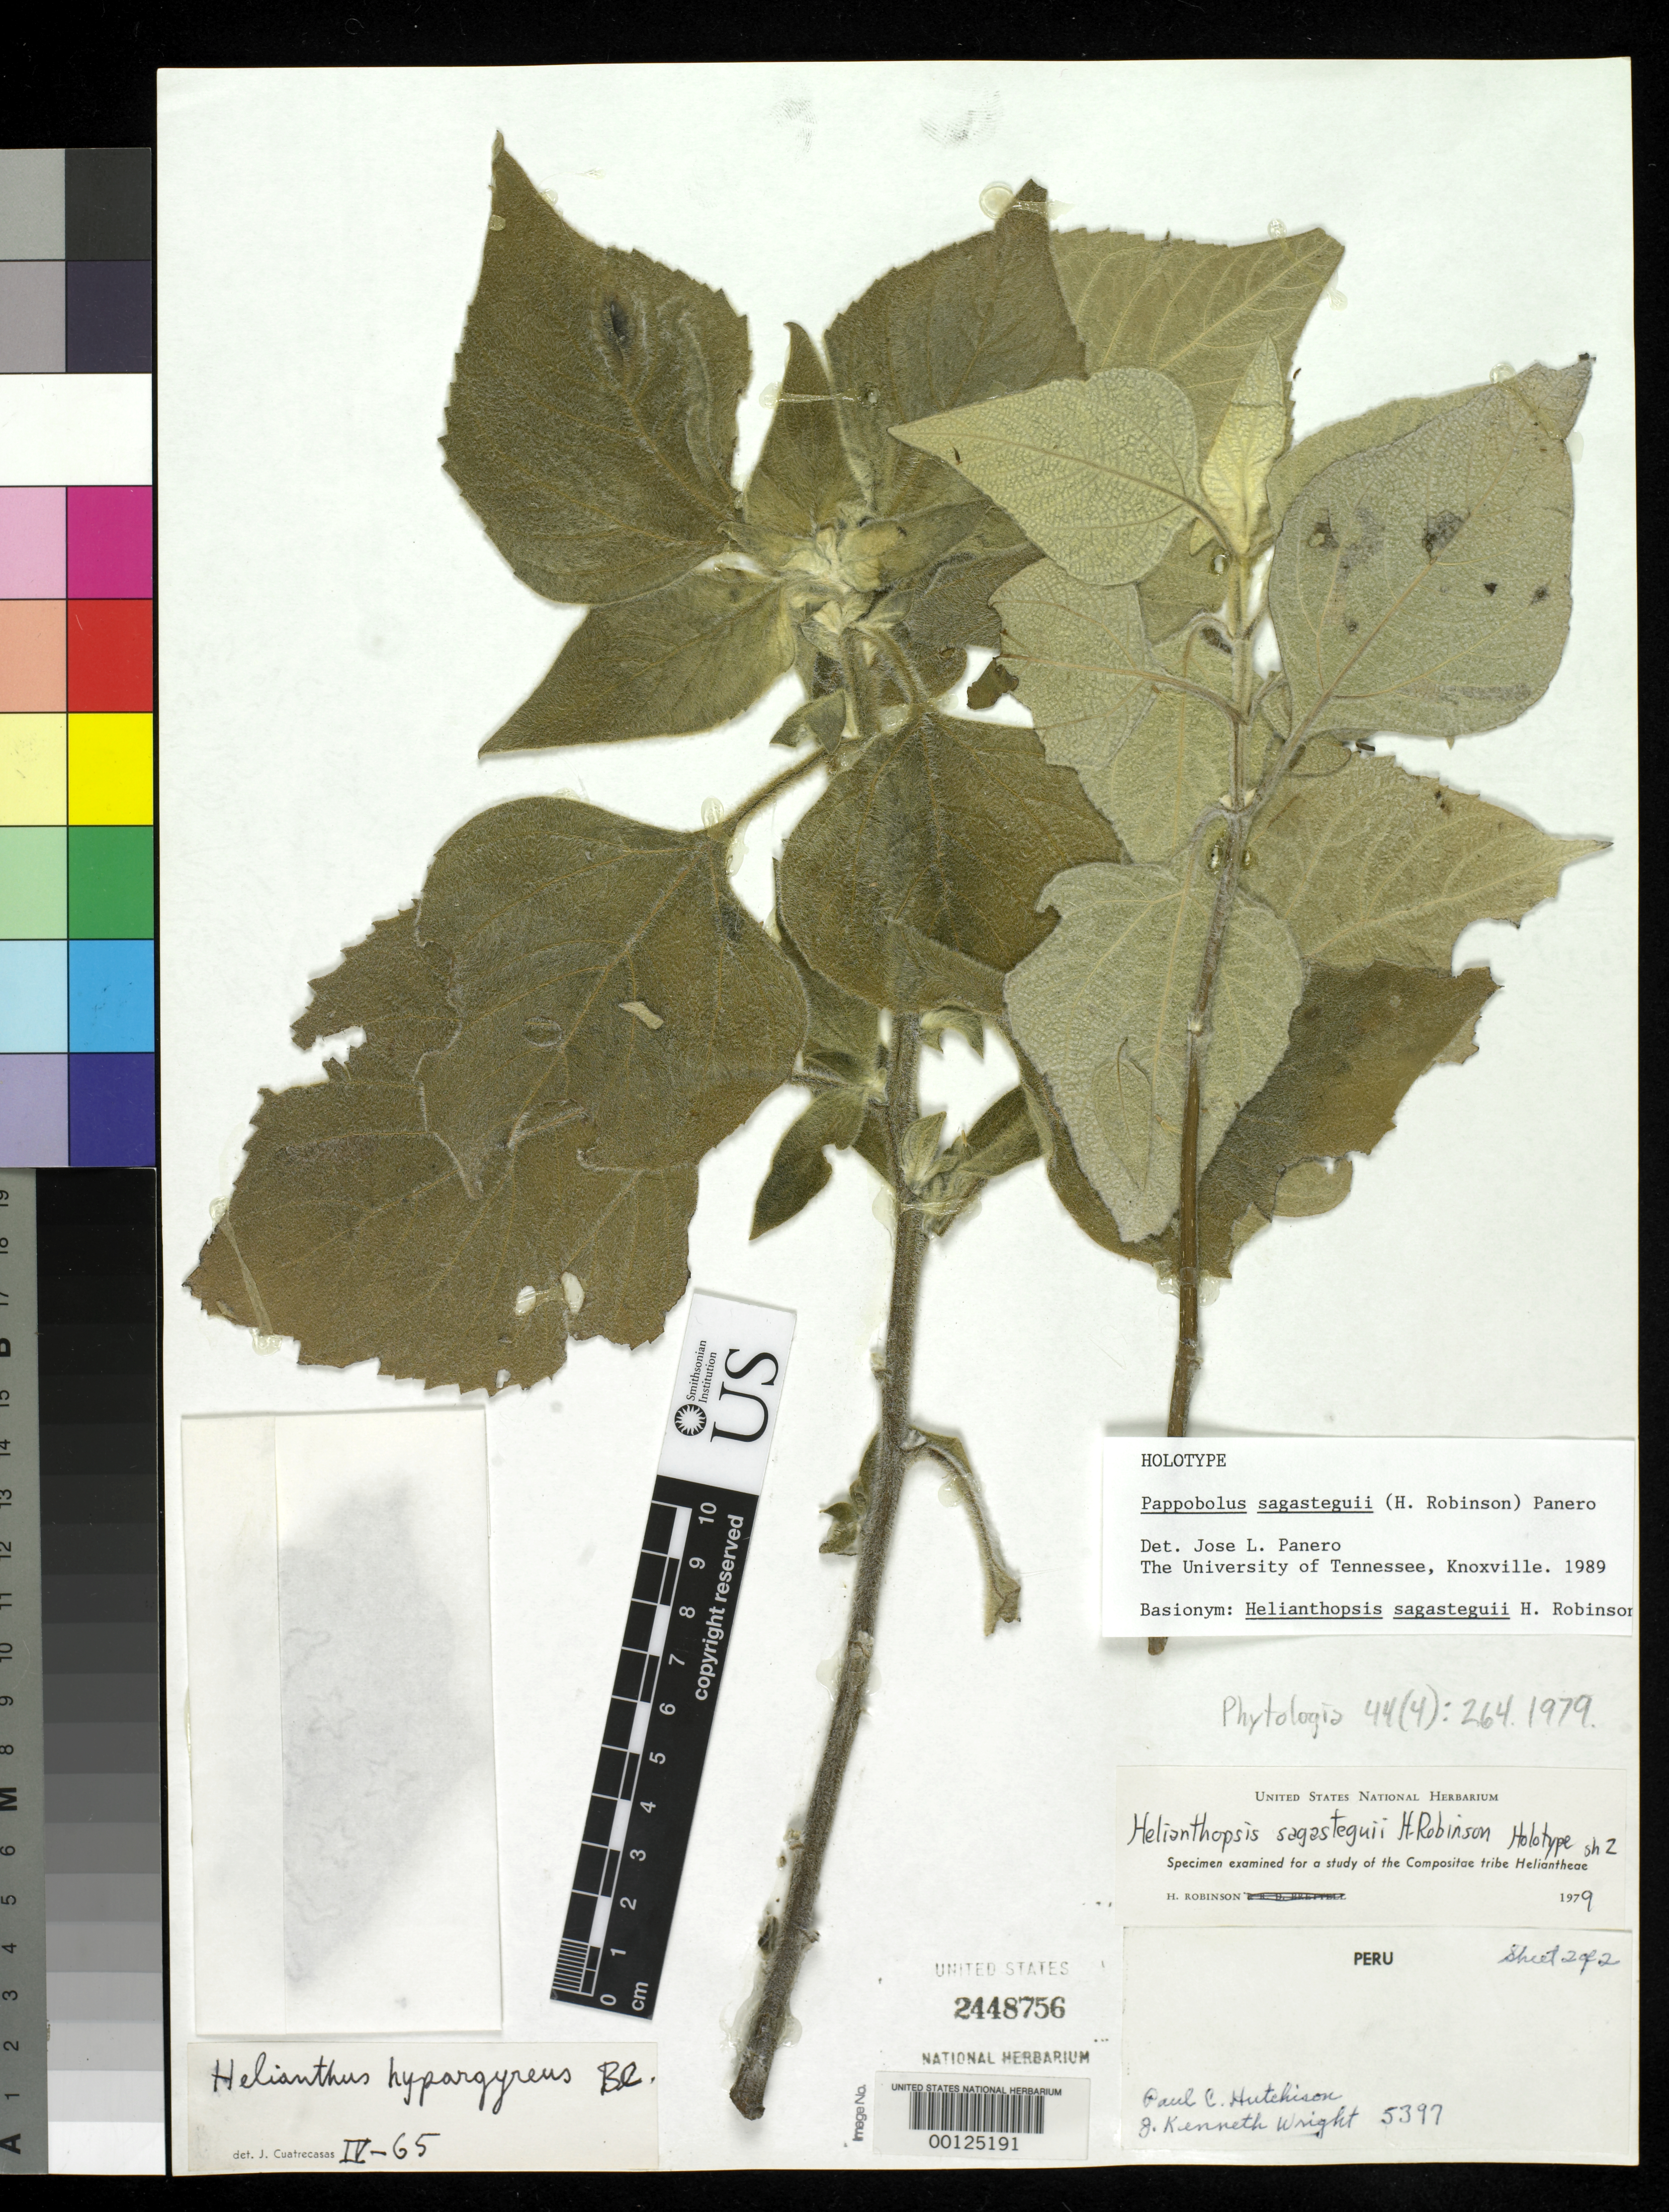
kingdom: Plantae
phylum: Tracheophyta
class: Magnoliopsida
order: Asterales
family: Asteraceae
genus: Helianthopsis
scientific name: Helianthopsis sagasteguii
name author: H. Rob.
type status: Holotype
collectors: P. C. Hutchison & J. K. Wright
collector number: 5397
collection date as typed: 27 May 1964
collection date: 1964-05-27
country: Peru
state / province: Cajamarca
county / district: Celendín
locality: canyon of Río Maranon above Balsas, on road to Celendín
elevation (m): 2630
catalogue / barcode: US 2448756